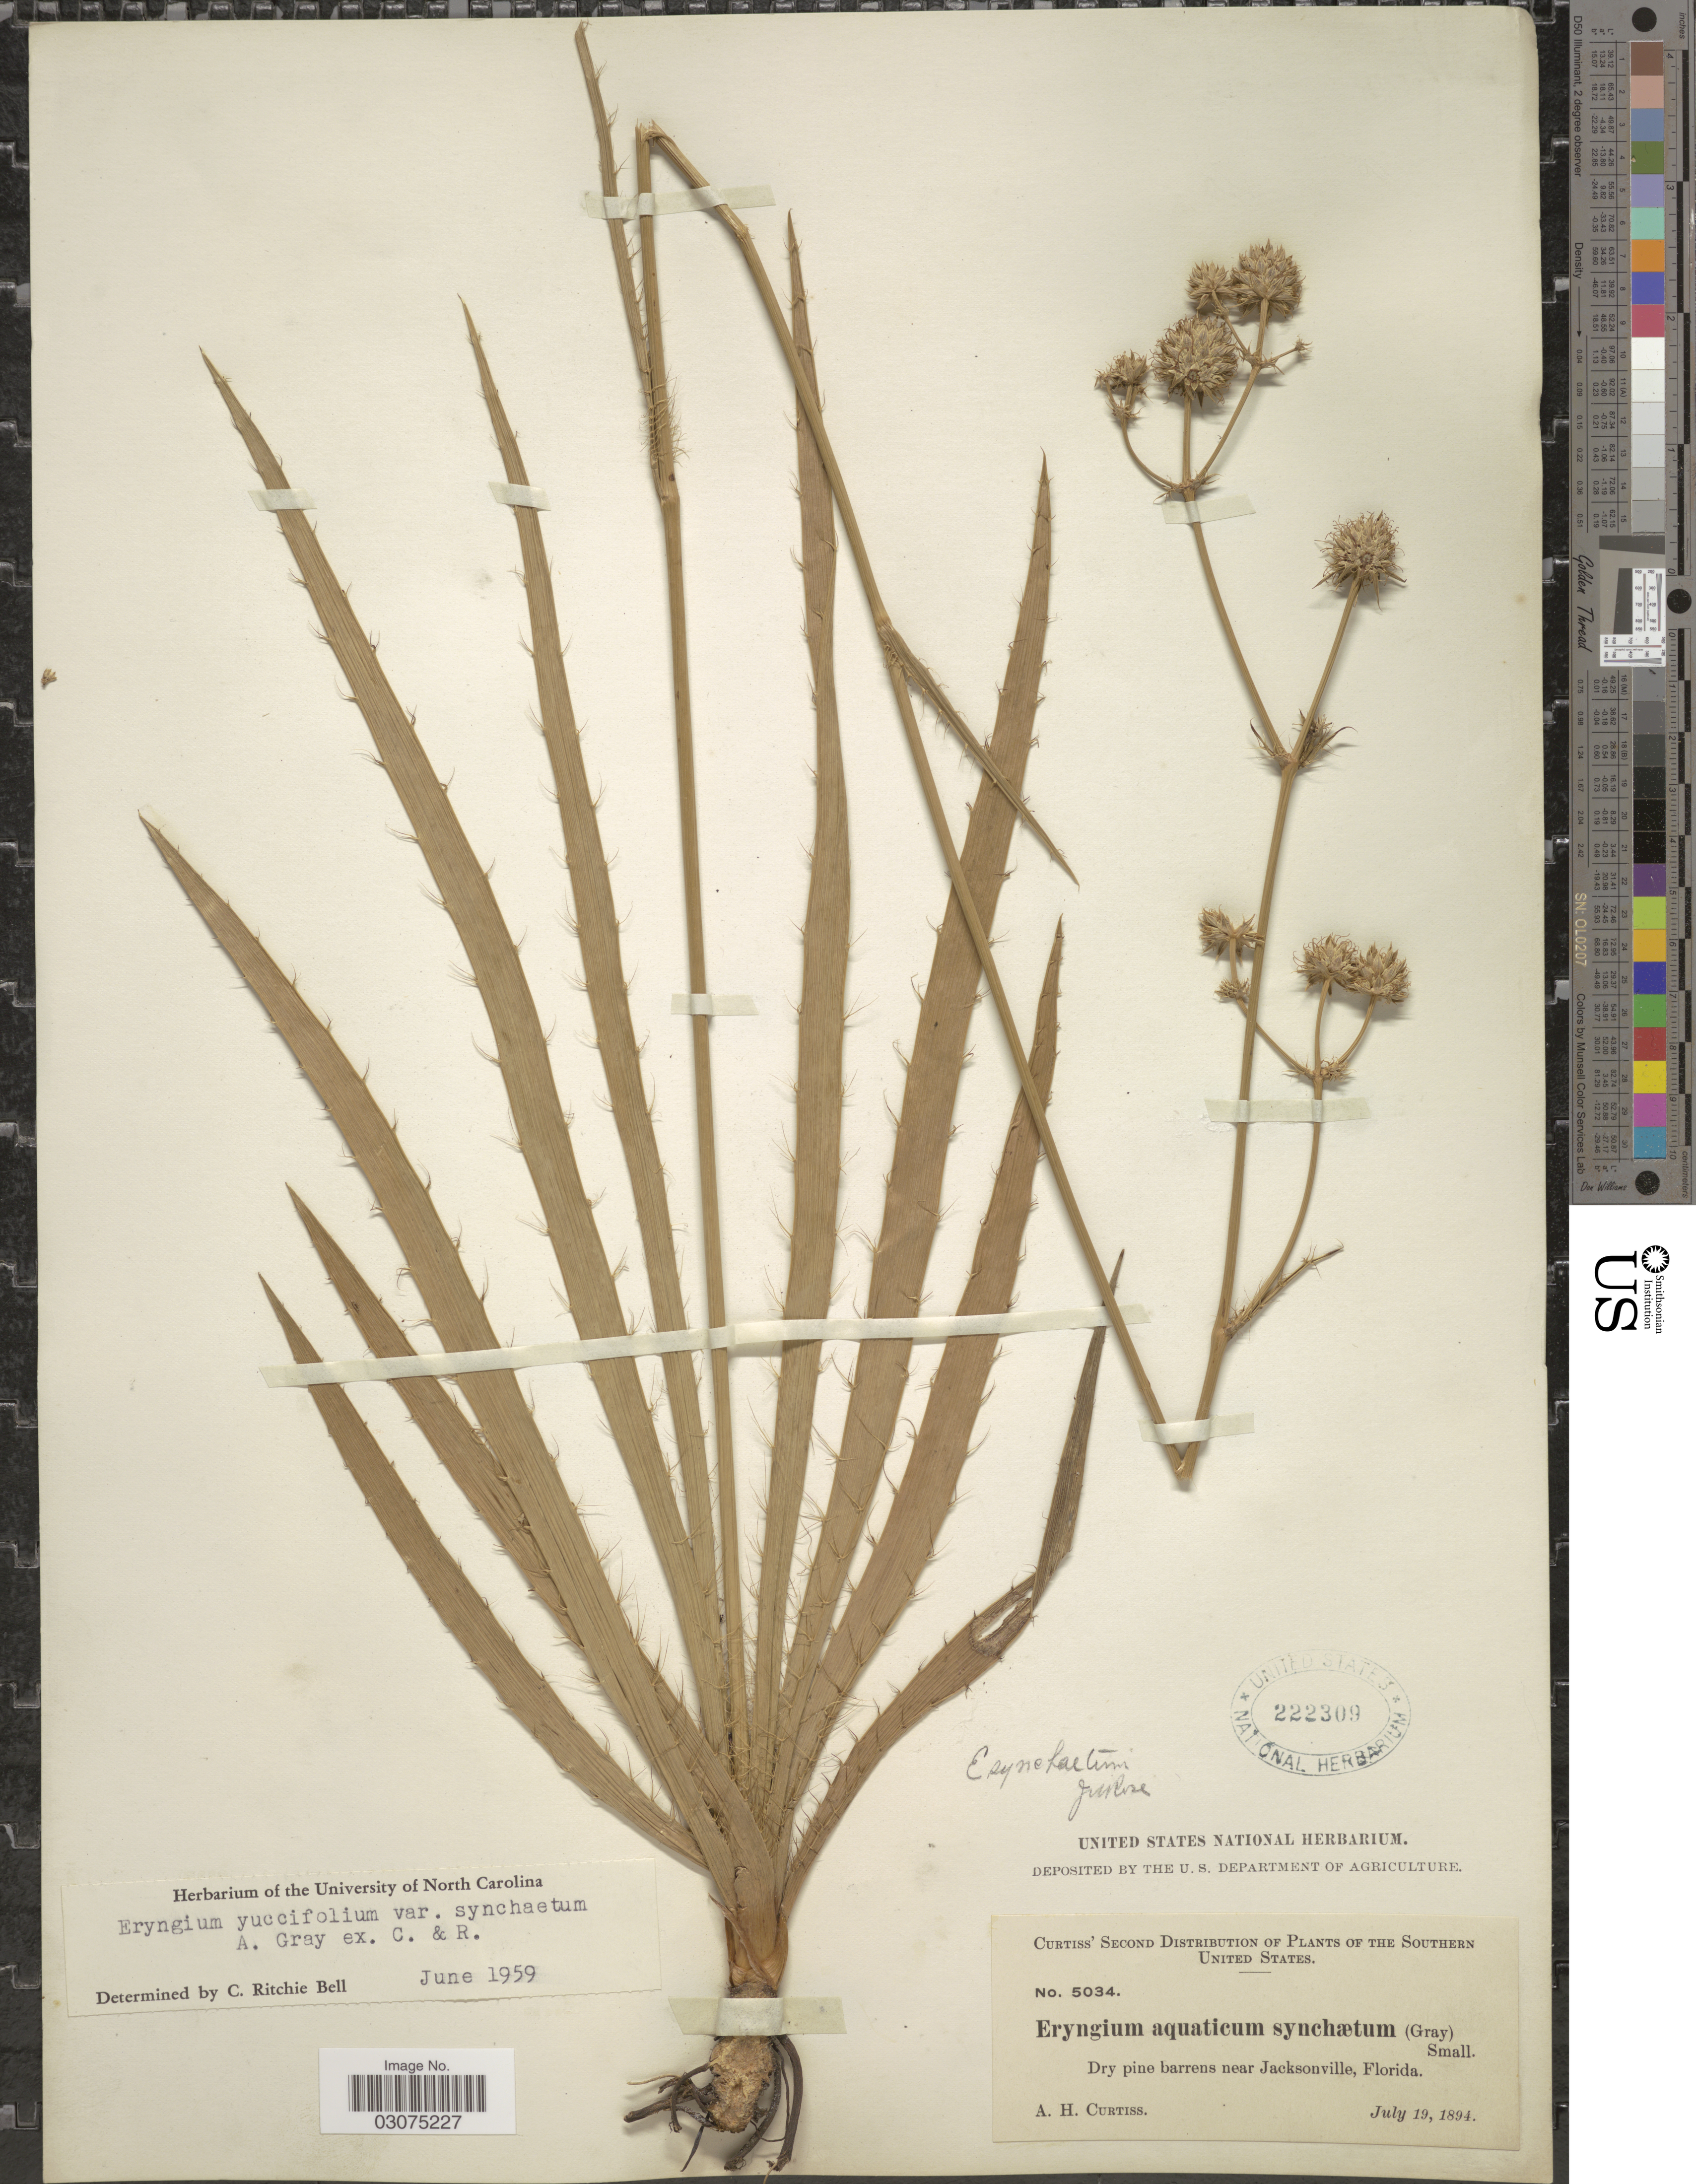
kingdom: Plantae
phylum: Tracheophyta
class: Magnoliopsida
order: Apiales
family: Apiaceae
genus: Eryngium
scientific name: Eryngium yuccifolium var. synchaetum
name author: A. Gray ex J.M. Coult. & Rose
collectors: A. H. Curtiss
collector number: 5034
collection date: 1894-07-19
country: United States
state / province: Florida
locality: Southern United States. Dry pine barrens near Jacksonville.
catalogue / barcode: US 222309